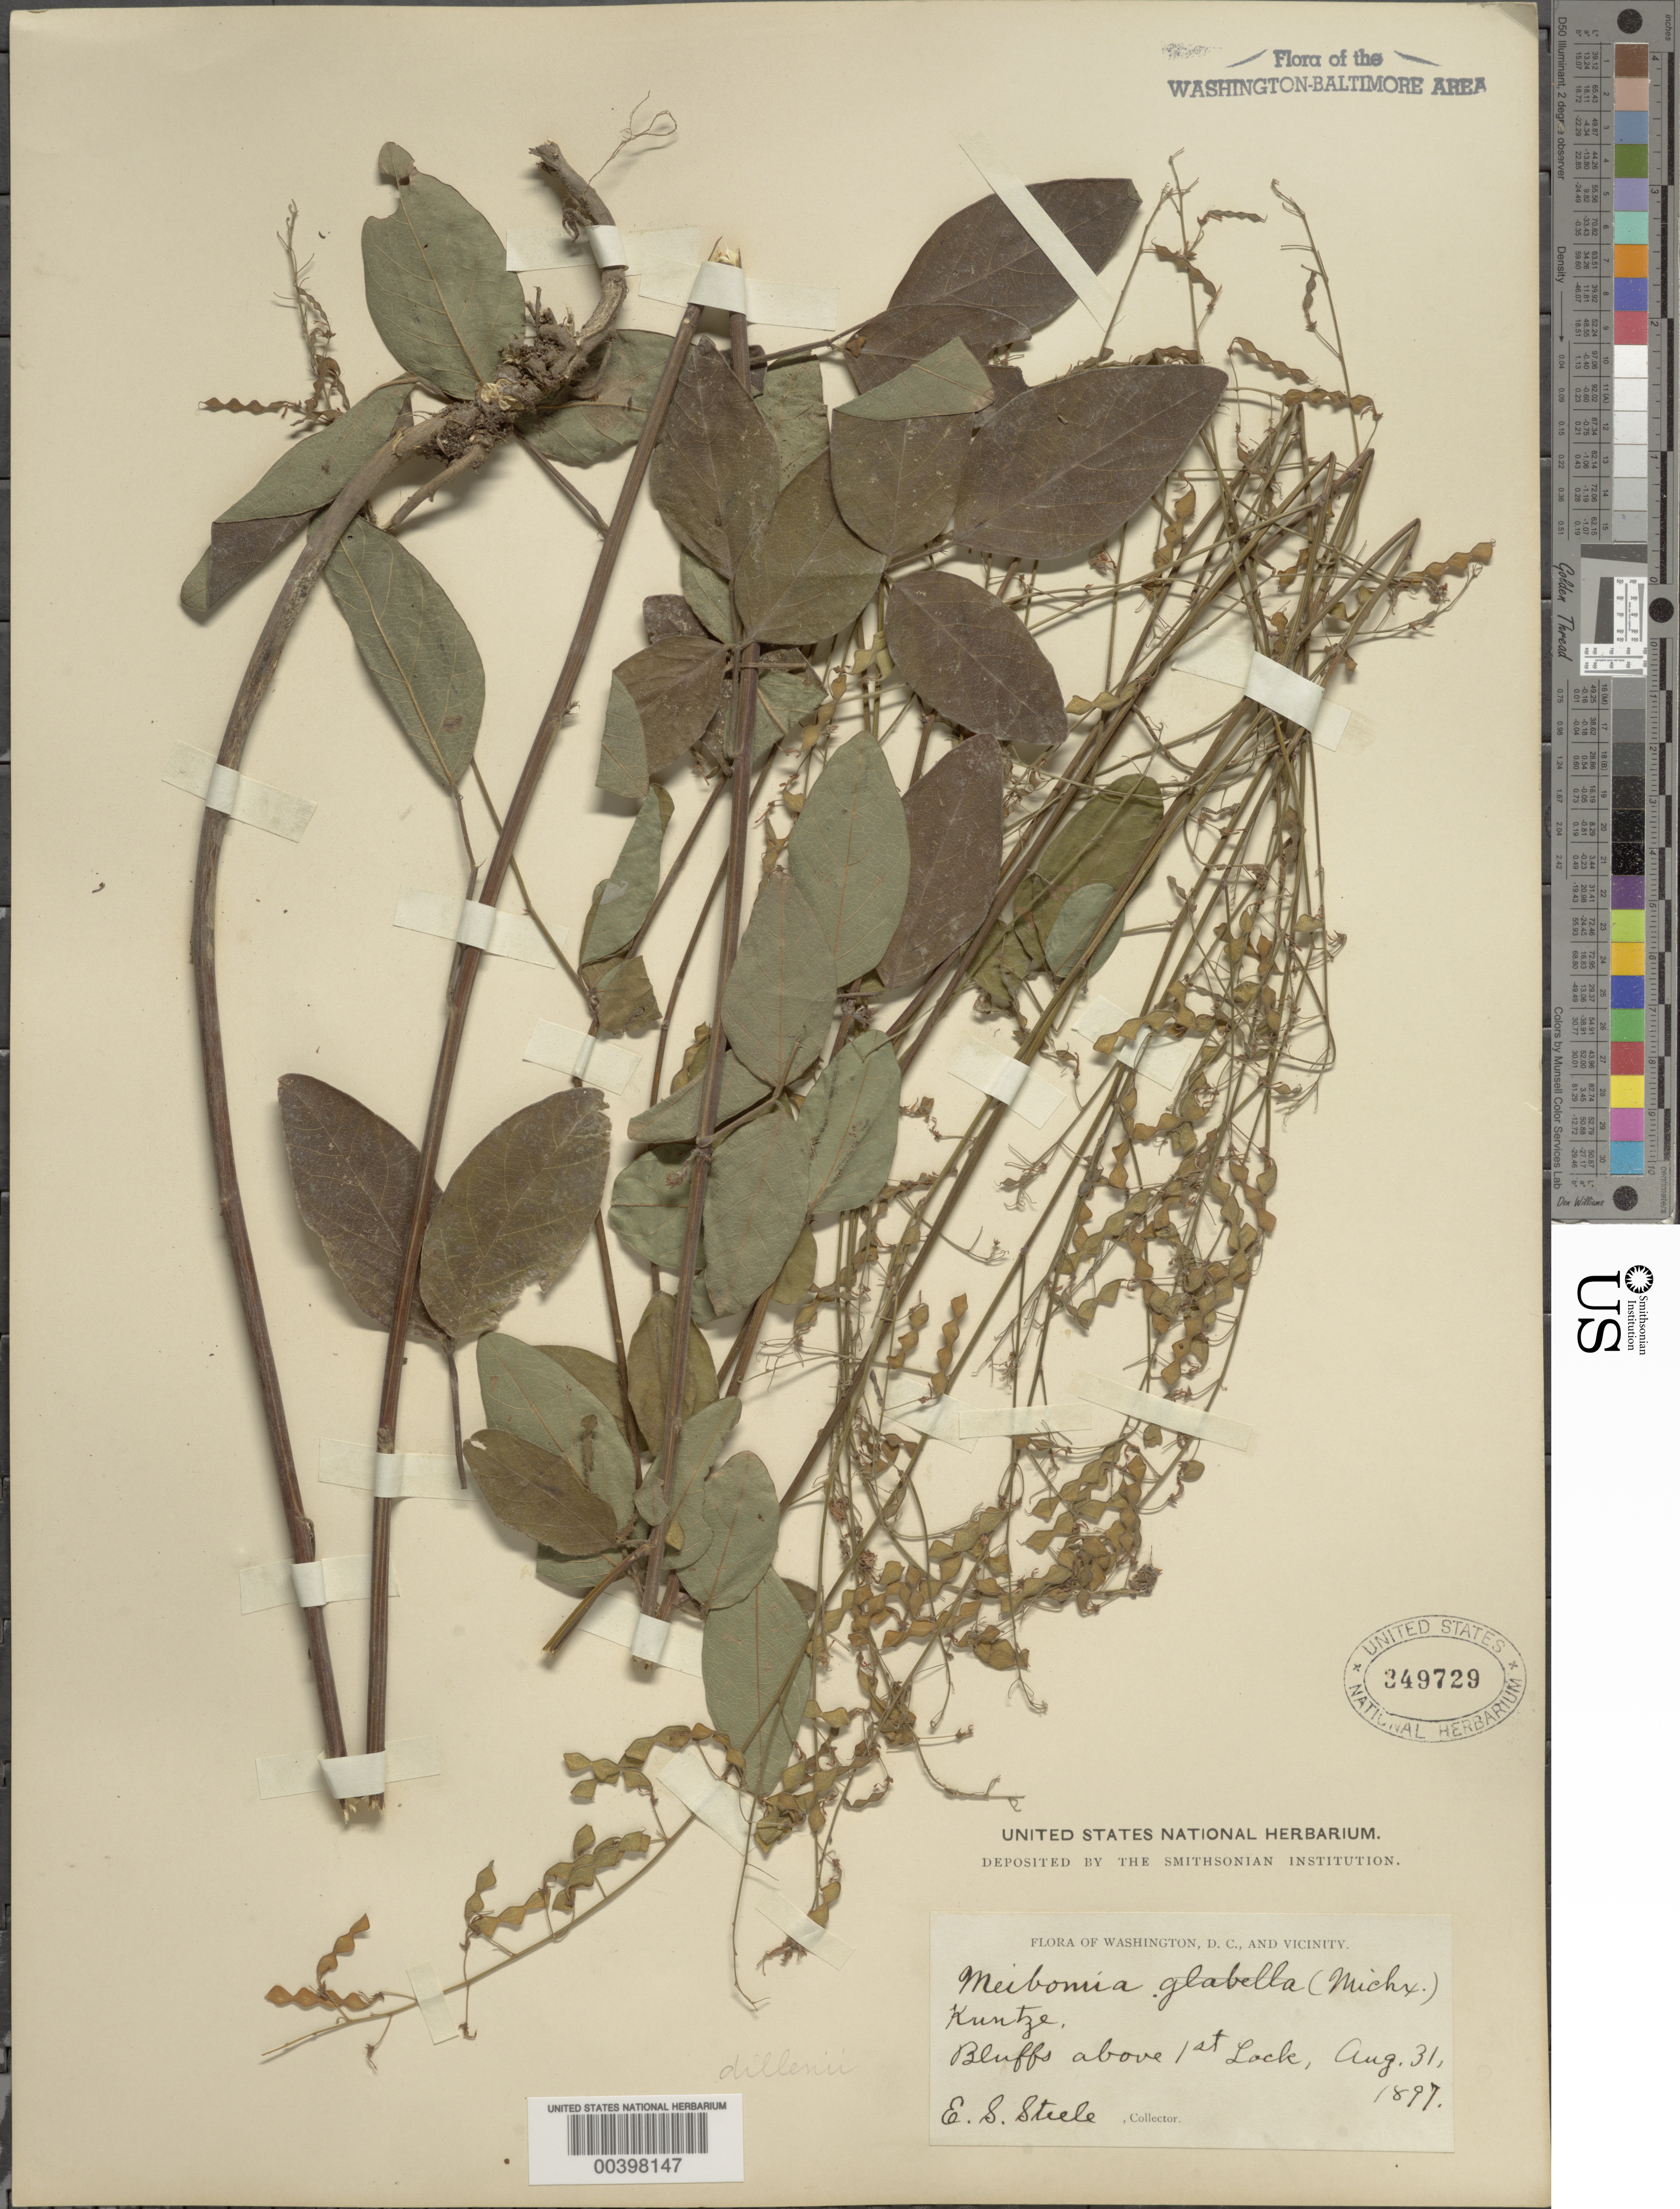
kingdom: Plantae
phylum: Tracheophyta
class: Magnoliopsida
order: Fabales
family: Fabaceae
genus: Desmodium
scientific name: Desmodium glabellum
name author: (Michx.) DC.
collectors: E. Steele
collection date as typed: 31 Aug 1897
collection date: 1897-08-31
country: United States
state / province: District of Columbia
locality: Bluffs above 1st Lock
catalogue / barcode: US 349729